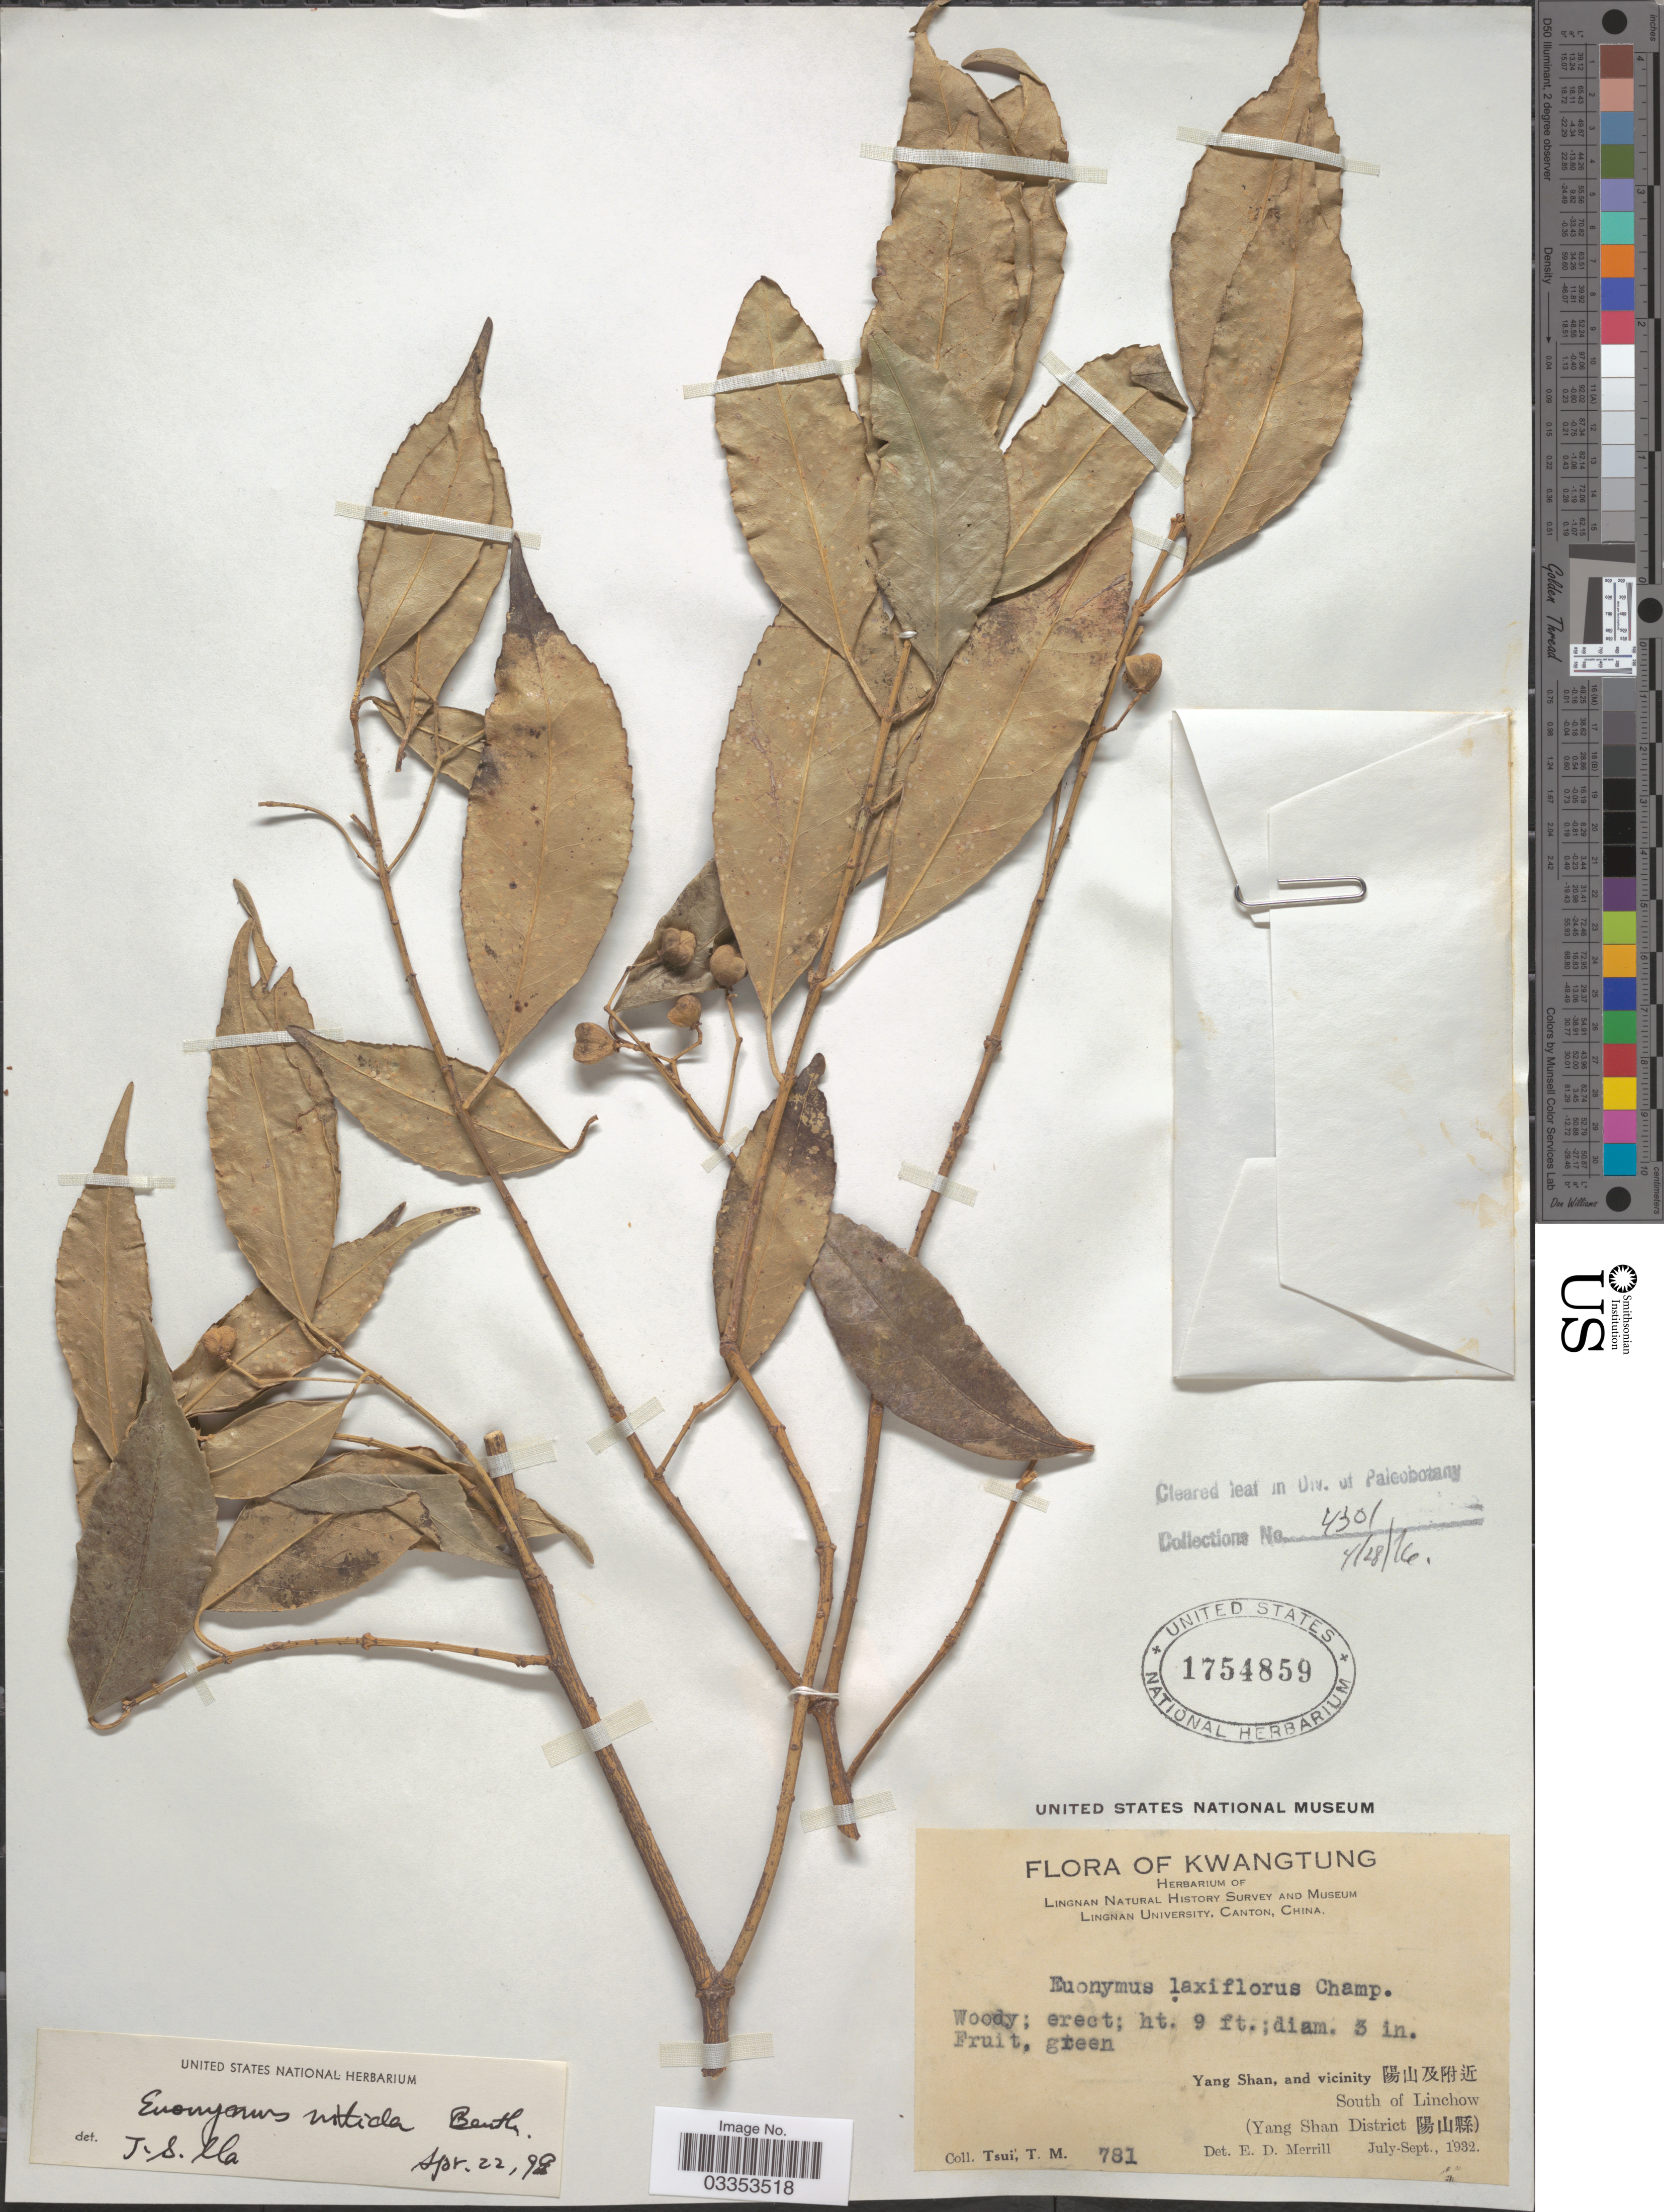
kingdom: Plantae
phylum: Tracheophyta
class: Magnoliopsida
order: Celastrales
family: Celastraceae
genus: Euonymus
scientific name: Euonymus nitidus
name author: Benth.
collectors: T. Tsui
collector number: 781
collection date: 1932-07/1932-08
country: China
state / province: Guangdong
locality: Kwangtung. Yang Shan, and vicinity X. South of Linchow. (Yang Shan District X).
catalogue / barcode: US 1754859